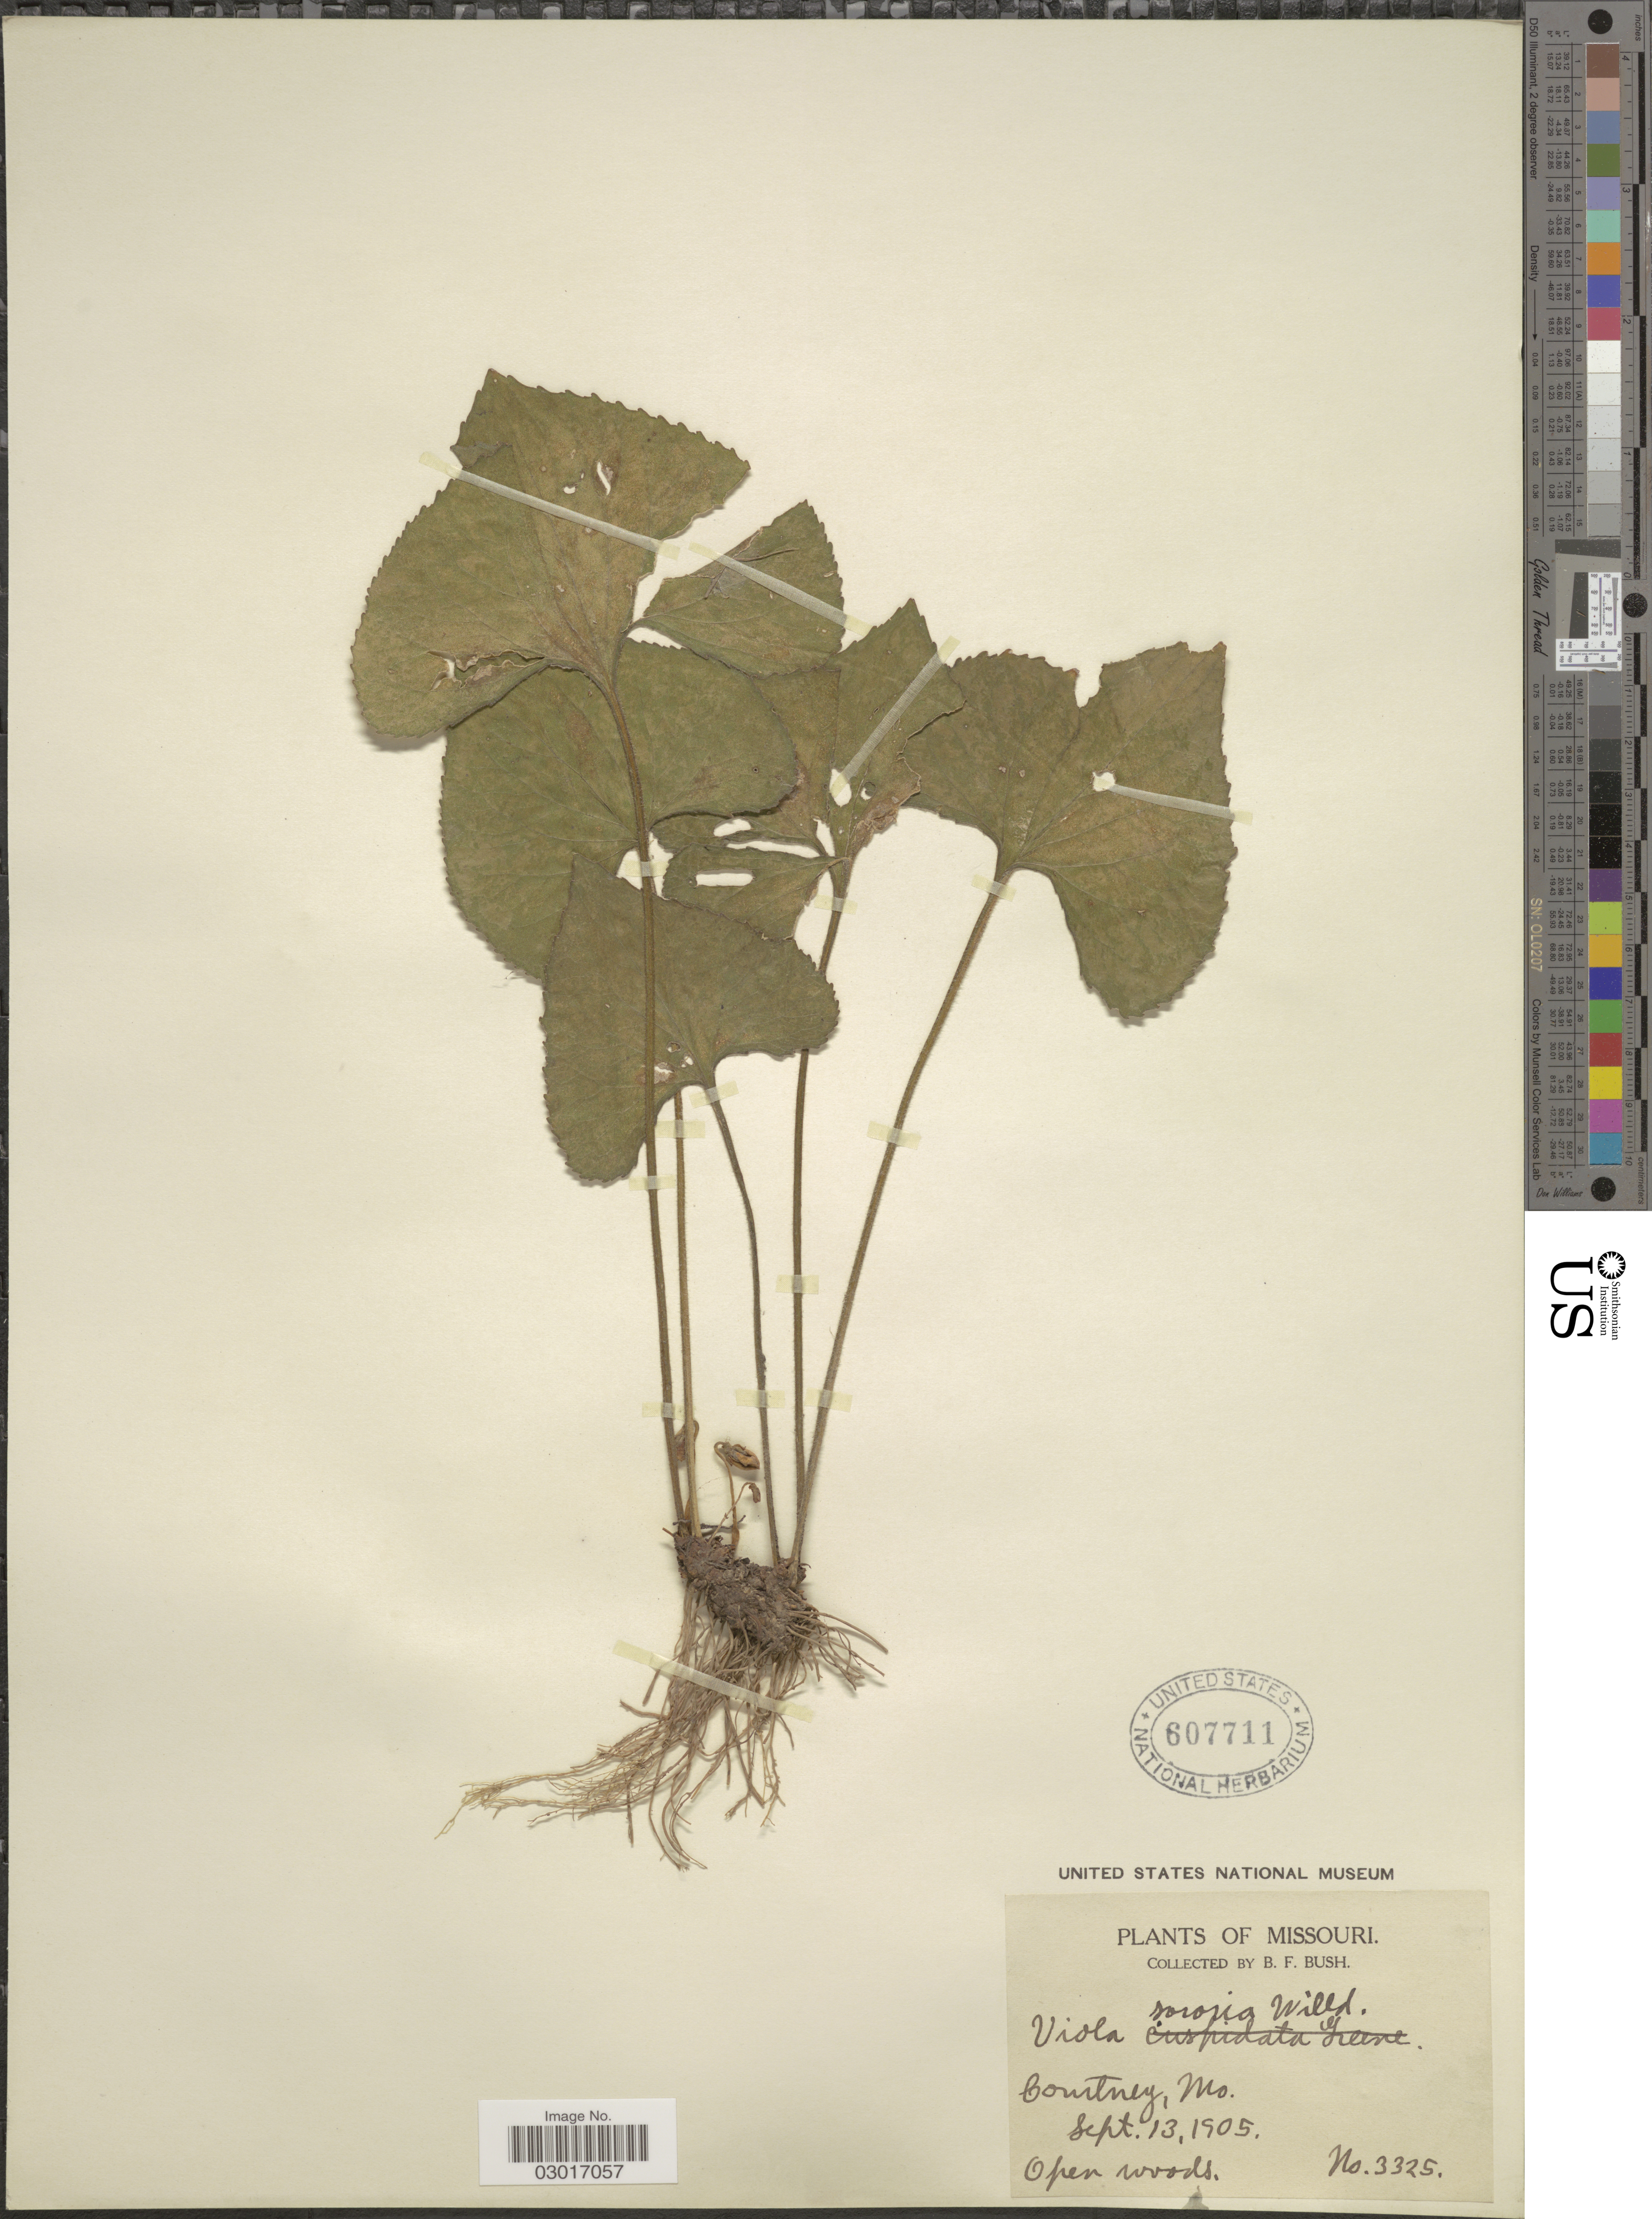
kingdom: Plantae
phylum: Tracheophyta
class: Magnoliopsida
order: Malpighiales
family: Violaceae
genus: Viola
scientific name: Viola sororia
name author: Willd.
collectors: B. F. Bush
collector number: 3325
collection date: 1905-09-13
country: United States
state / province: Missouri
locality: Courtney.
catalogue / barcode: US 607711